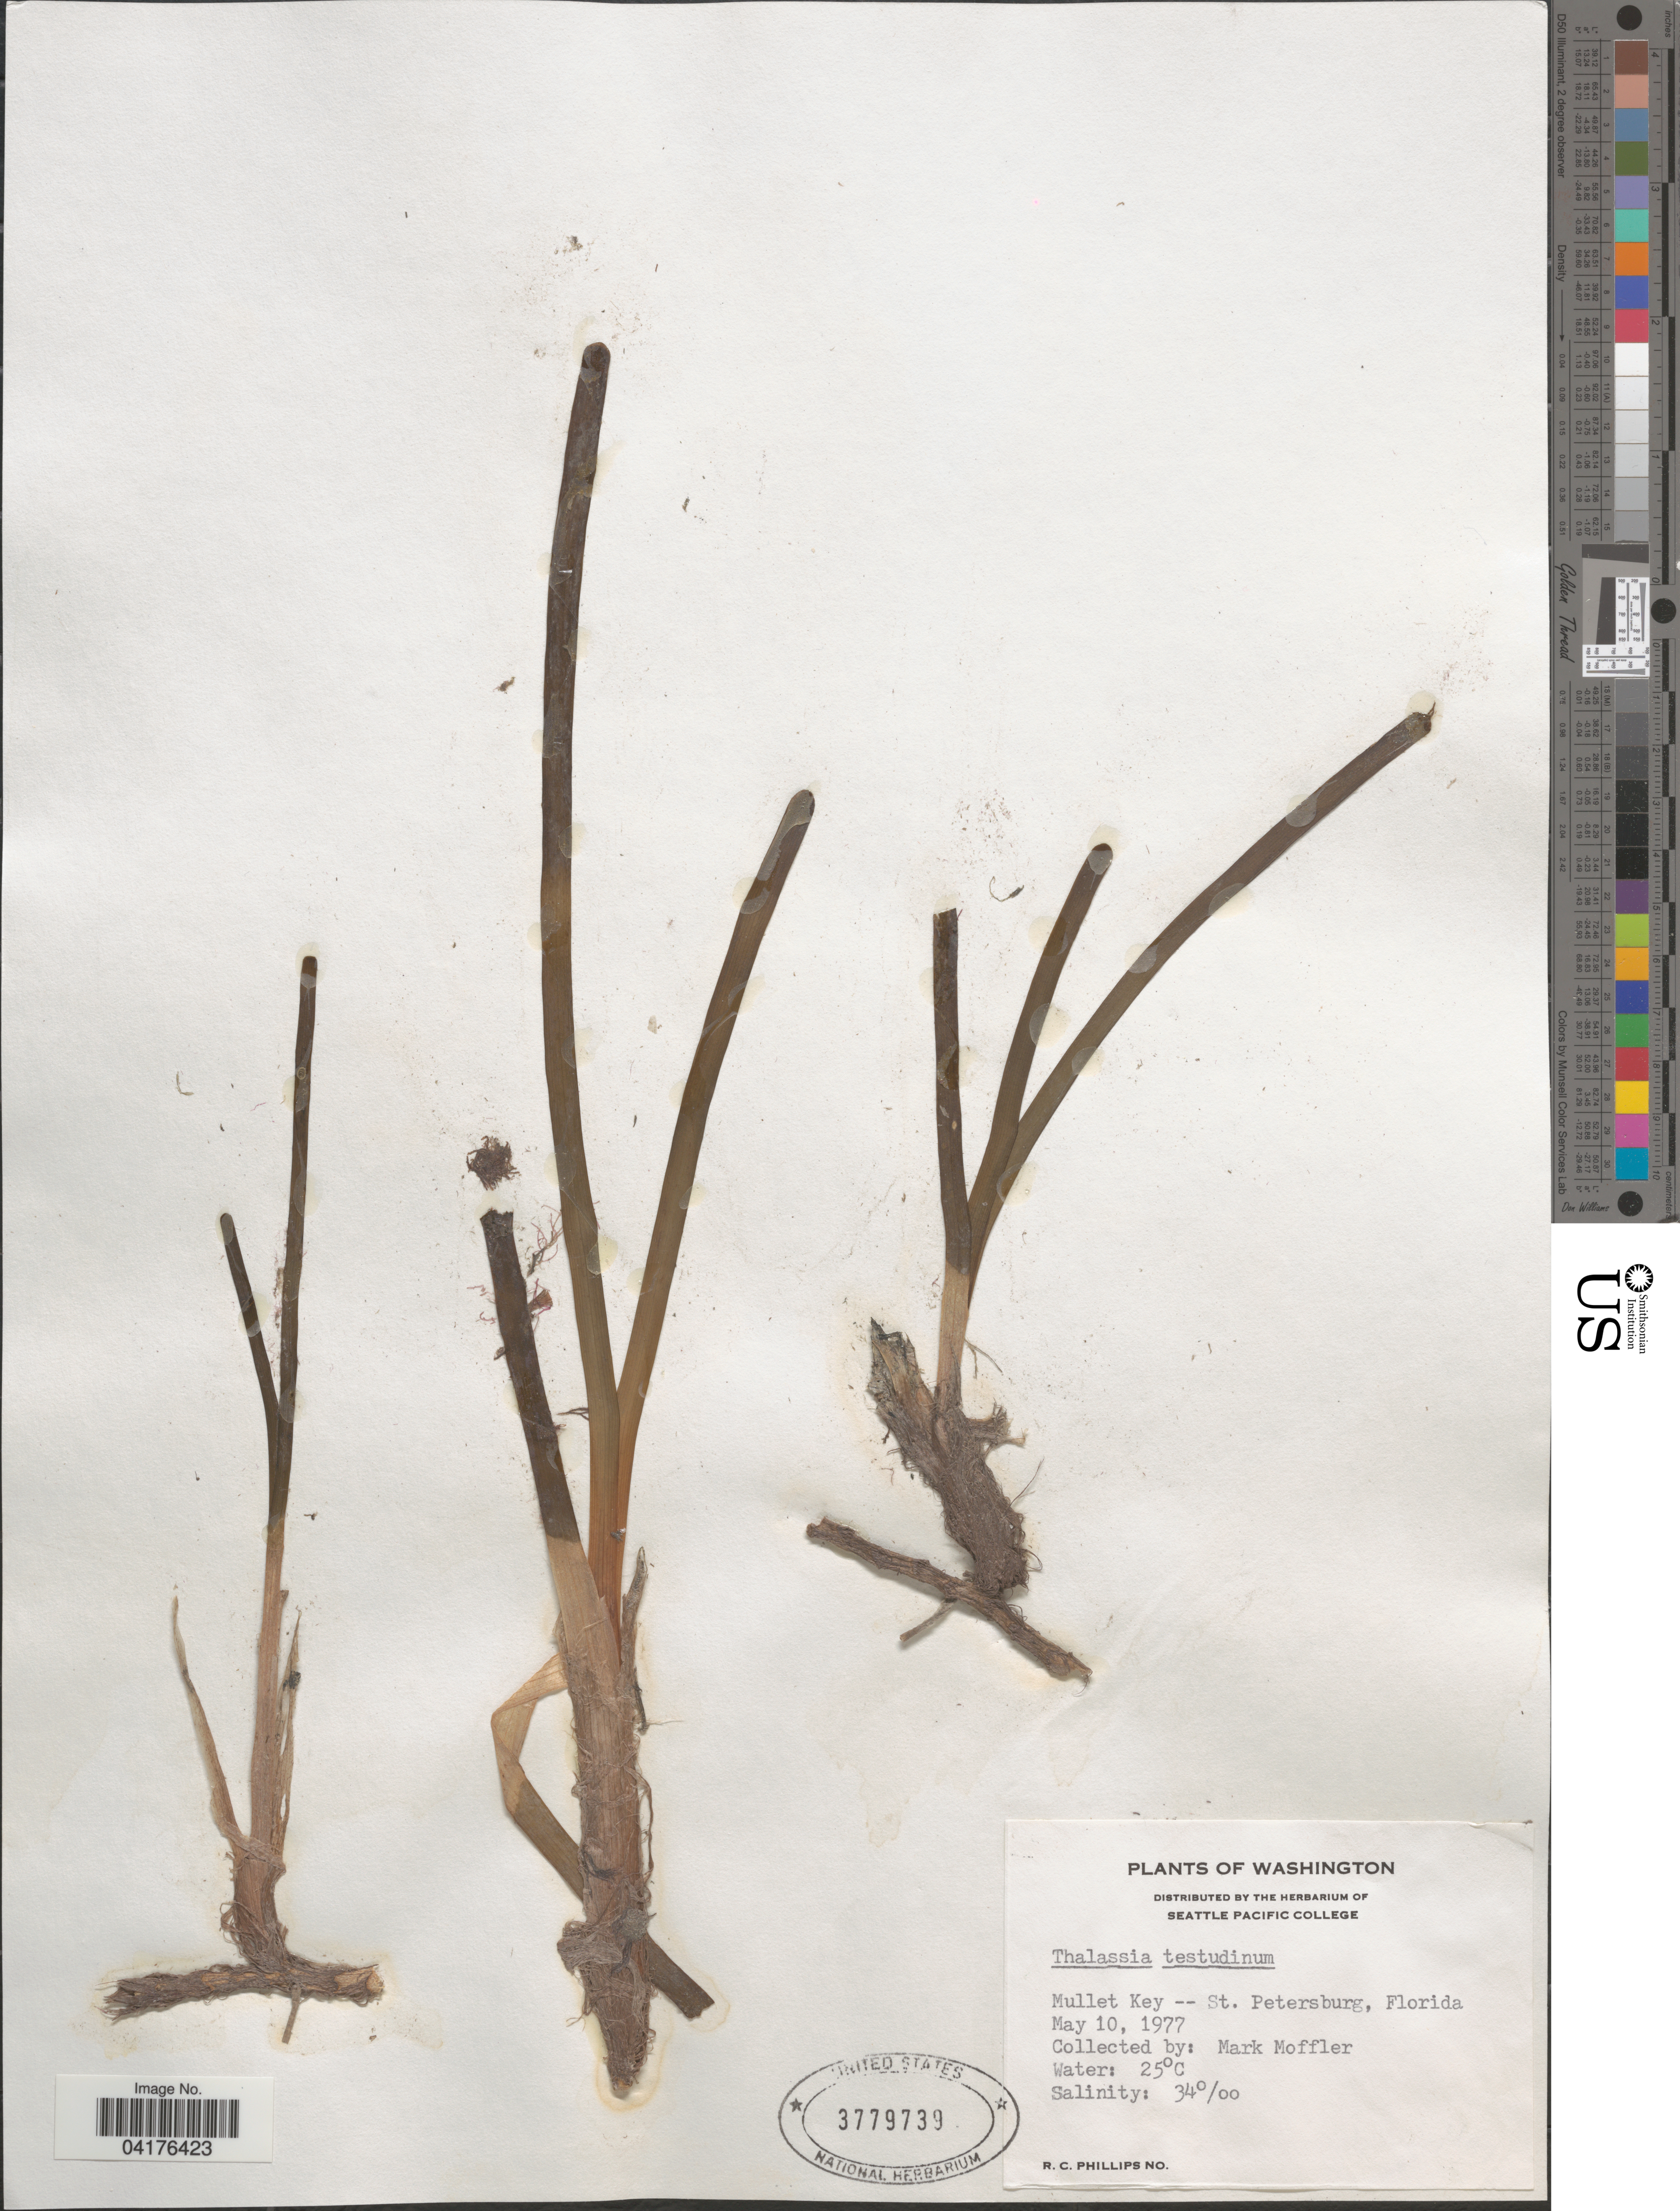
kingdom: Plantae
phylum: Tracheophyta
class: Liliopsida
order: Alismatales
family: Hydrocharitaceae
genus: Thalassia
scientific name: Thalassia testudinum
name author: Banks & Sol. ex K.D. Koenig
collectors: M. Moffler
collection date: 1977-05-10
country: United States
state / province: Florida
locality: Mullet Key -- St. Petersburg.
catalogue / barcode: US 3779739